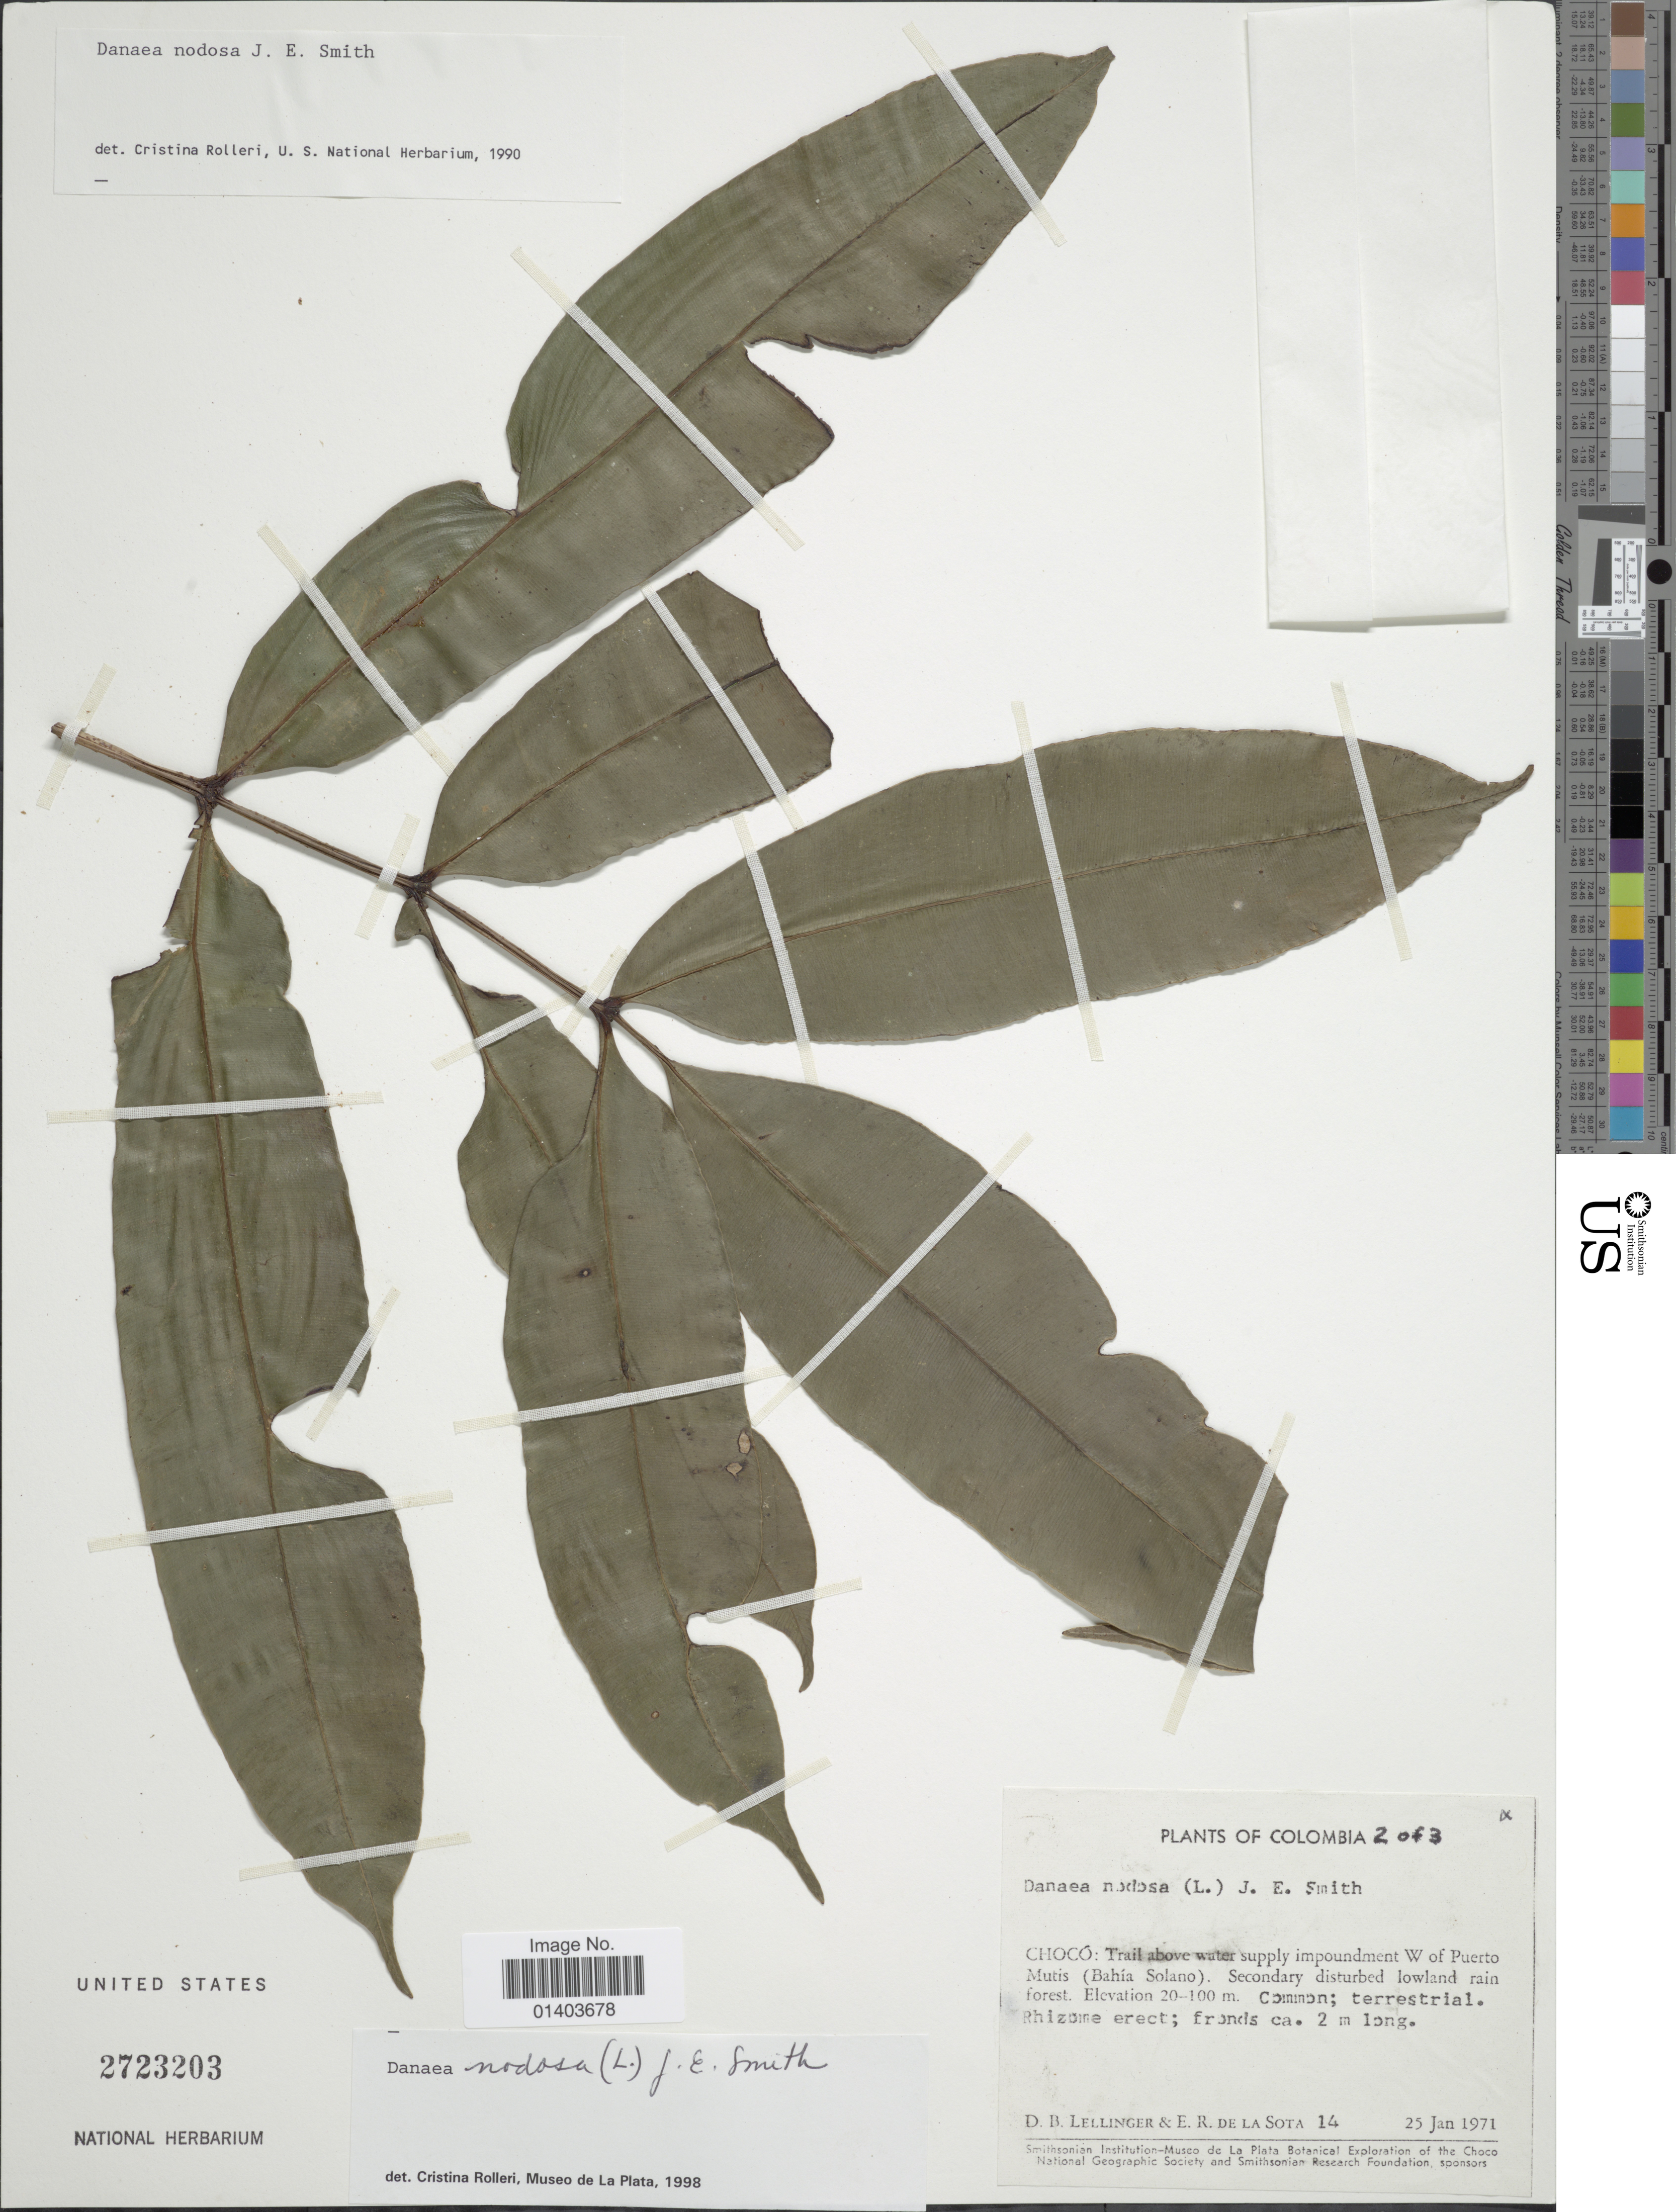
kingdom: Plantae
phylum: Tracheophyta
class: Polypodiopsida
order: Marattiales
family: Marattiaceae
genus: Danaea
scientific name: Danaea nodosa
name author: (L.) Sm.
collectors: D. B. Lellinger & E. R. de la Sota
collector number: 14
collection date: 1971-01-25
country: Colombia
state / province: Chocó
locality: Trail above wate supply impoundment W of Puerto Mutis (Bahia Solano)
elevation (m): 20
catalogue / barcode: US 2723203